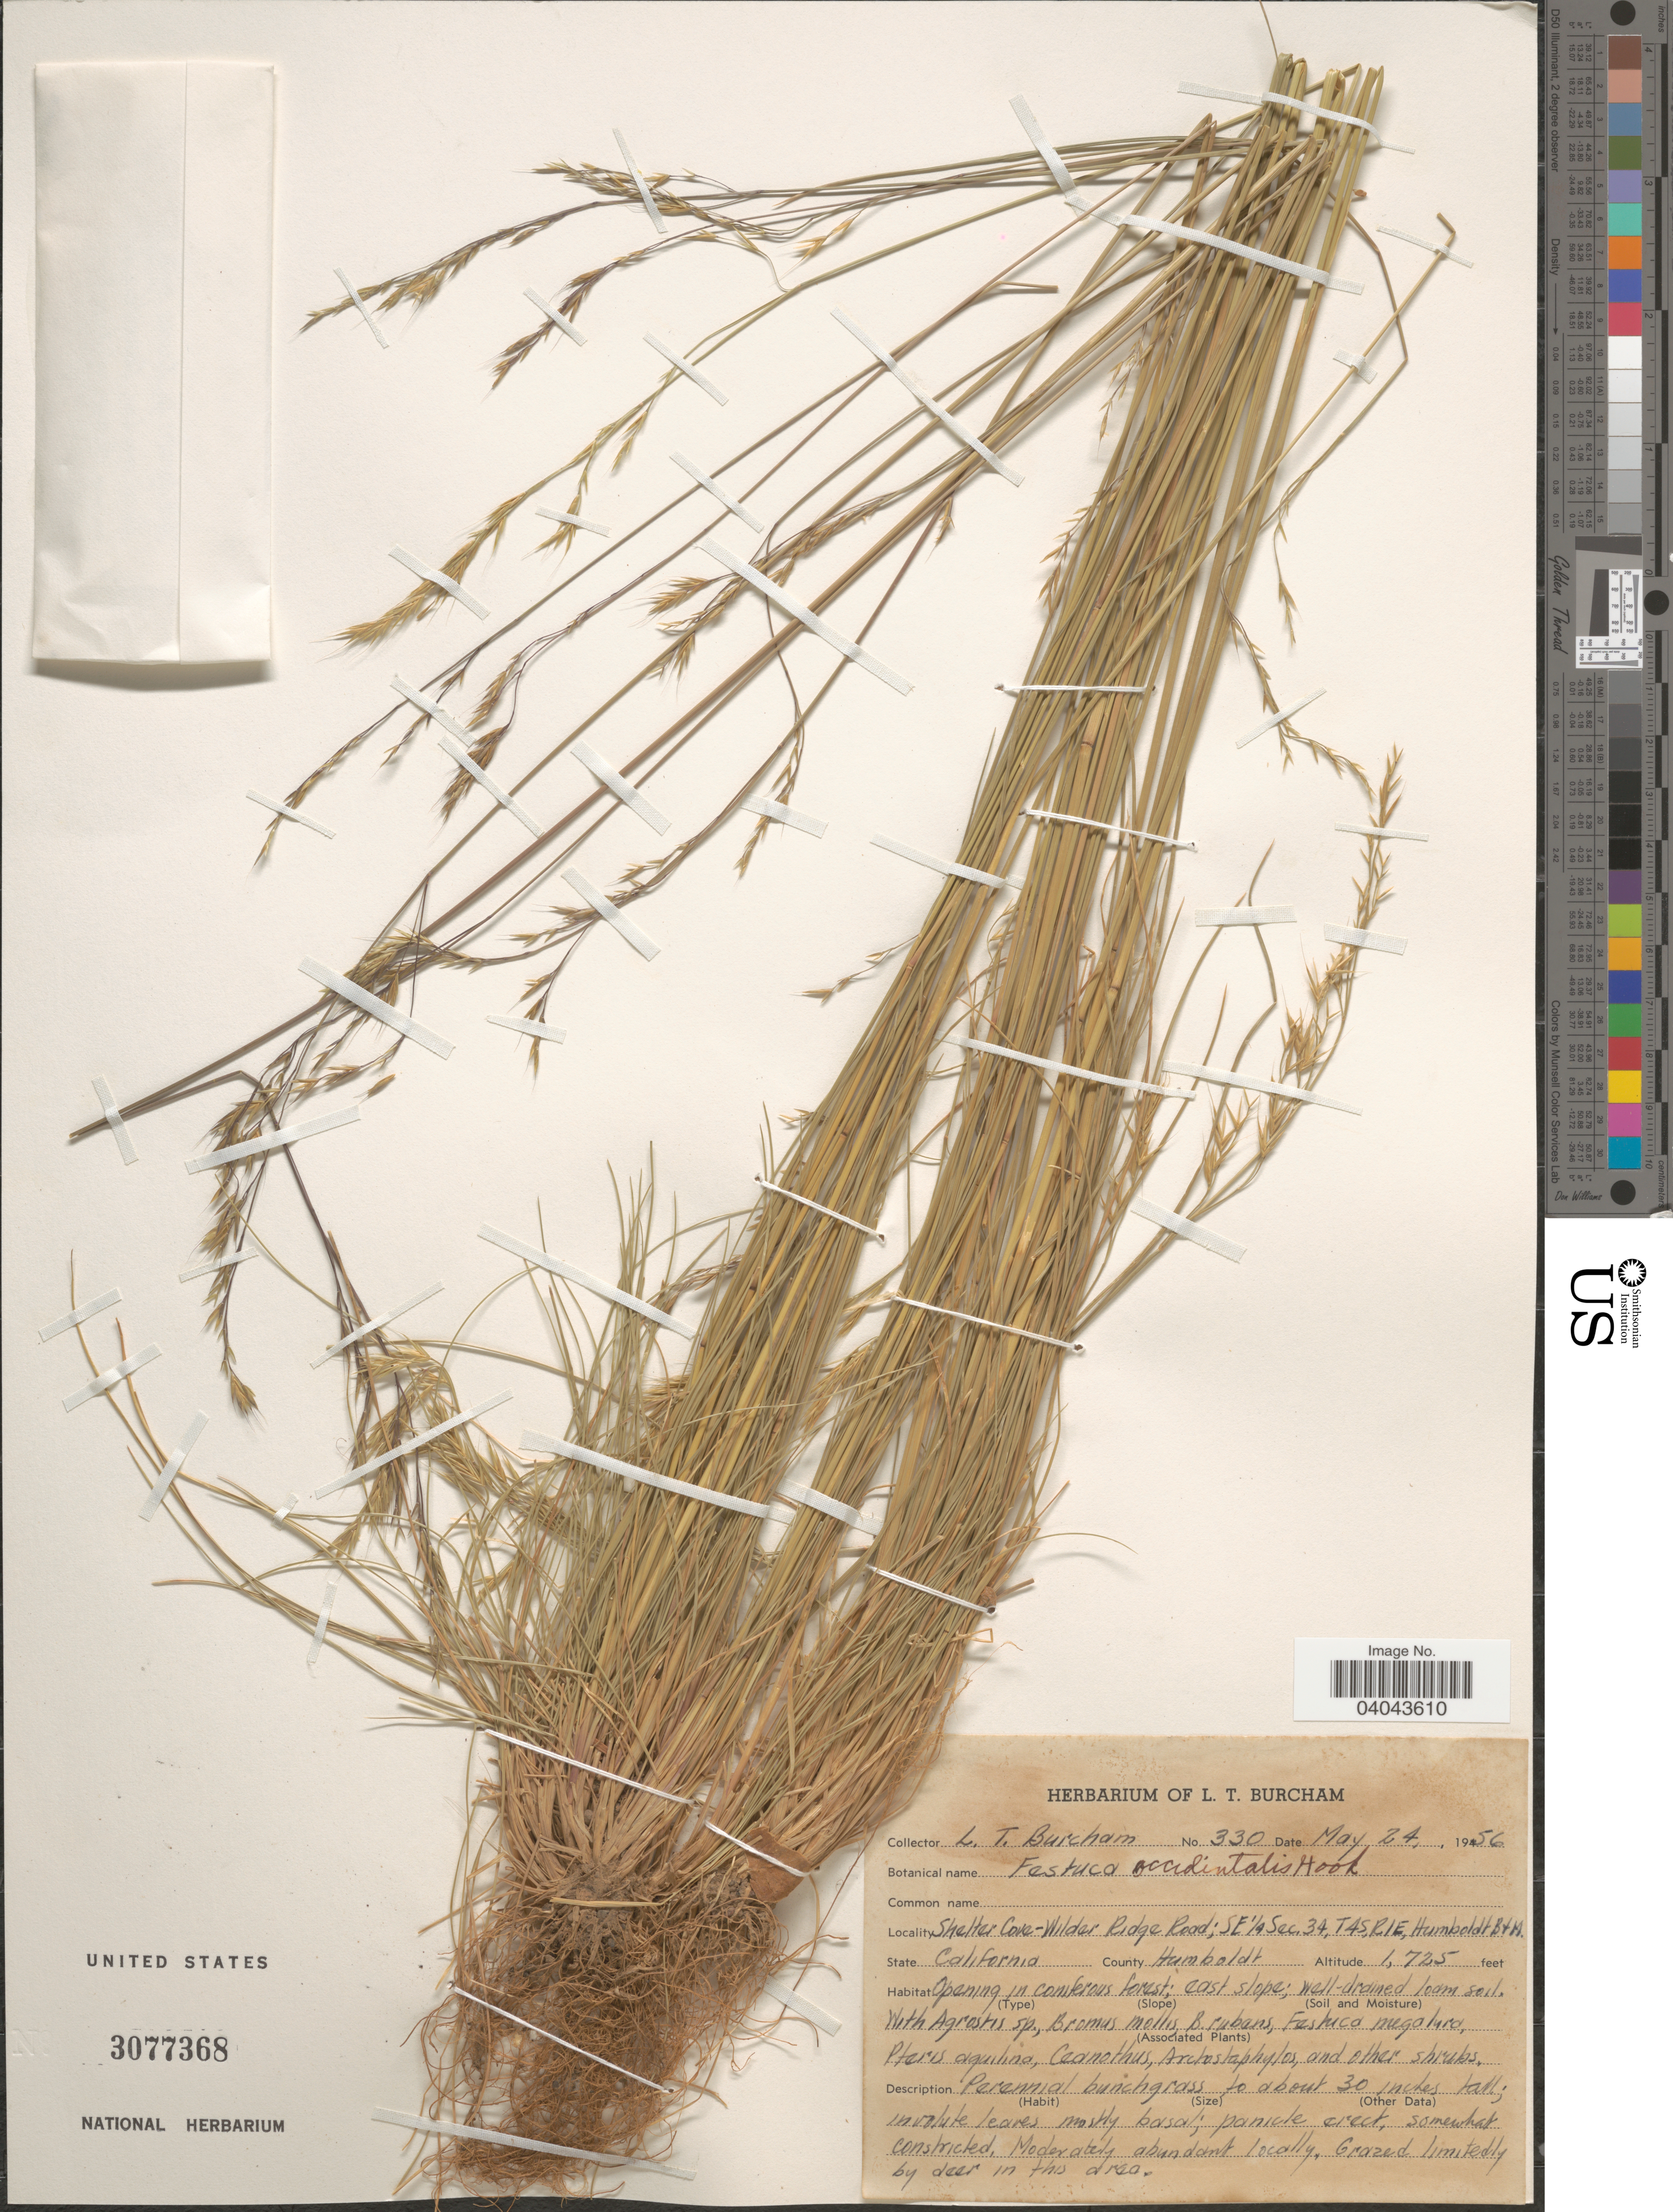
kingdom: Plantae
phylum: Tracheophyta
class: Liliopsida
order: Poales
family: Poaceae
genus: Festuca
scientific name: Festuca occidentalis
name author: Hook.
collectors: L. Burcham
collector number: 330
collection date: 1956-05-24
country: United States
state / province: California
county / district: Humboldt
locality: Shelter Cove-Wilder Ridge Road; SE¼ Sec. 34, T4S, R1E, Humboldt B+A. County Humboldt.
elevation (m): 526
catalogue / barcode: US 3077368